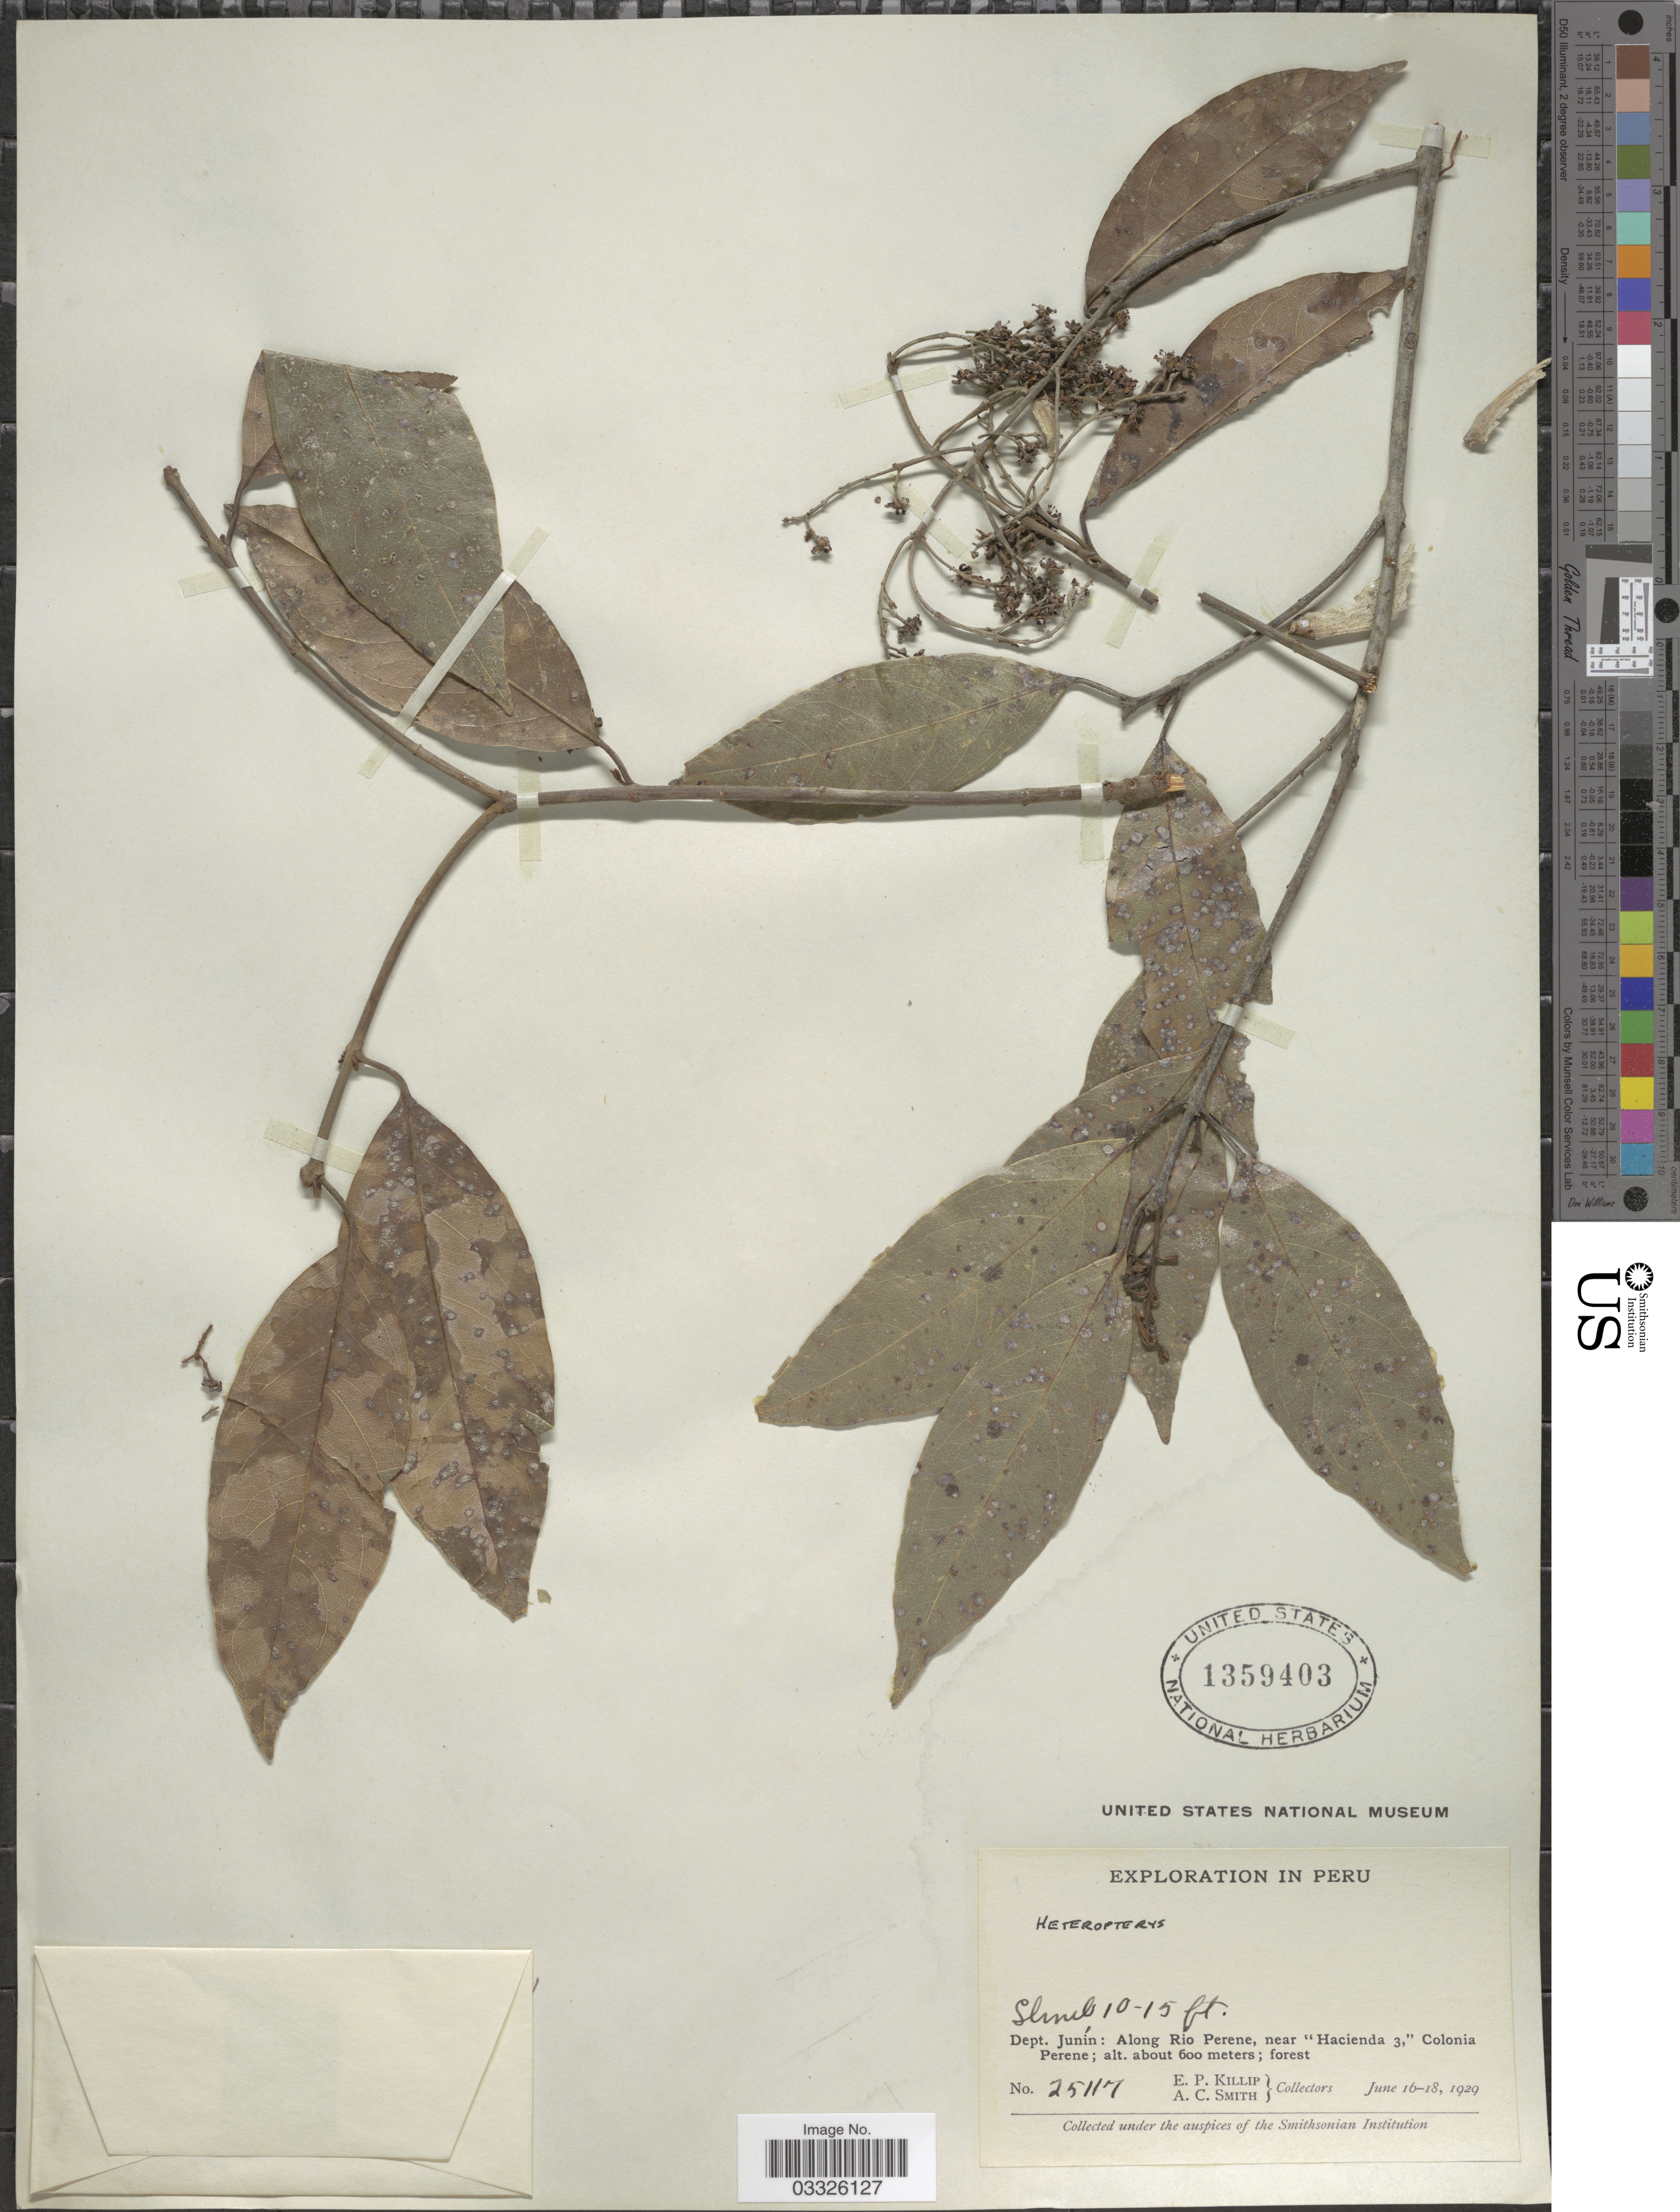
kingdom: Plantae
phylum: Tracheophyta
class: Magnoliopsida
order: Malpighiales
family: Malpighiaceae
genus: Heteropterys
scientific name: Heteropterys sp.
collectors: E. P. Killip & A. C. Smith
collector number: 25117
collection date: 1929-06-16/1929-06-18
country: Peru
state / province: Junín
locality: Dept. Junín: Along Rio Perene, near "Hacienda 3," Colonia Perene.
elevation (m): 600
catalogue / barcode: US 1359403